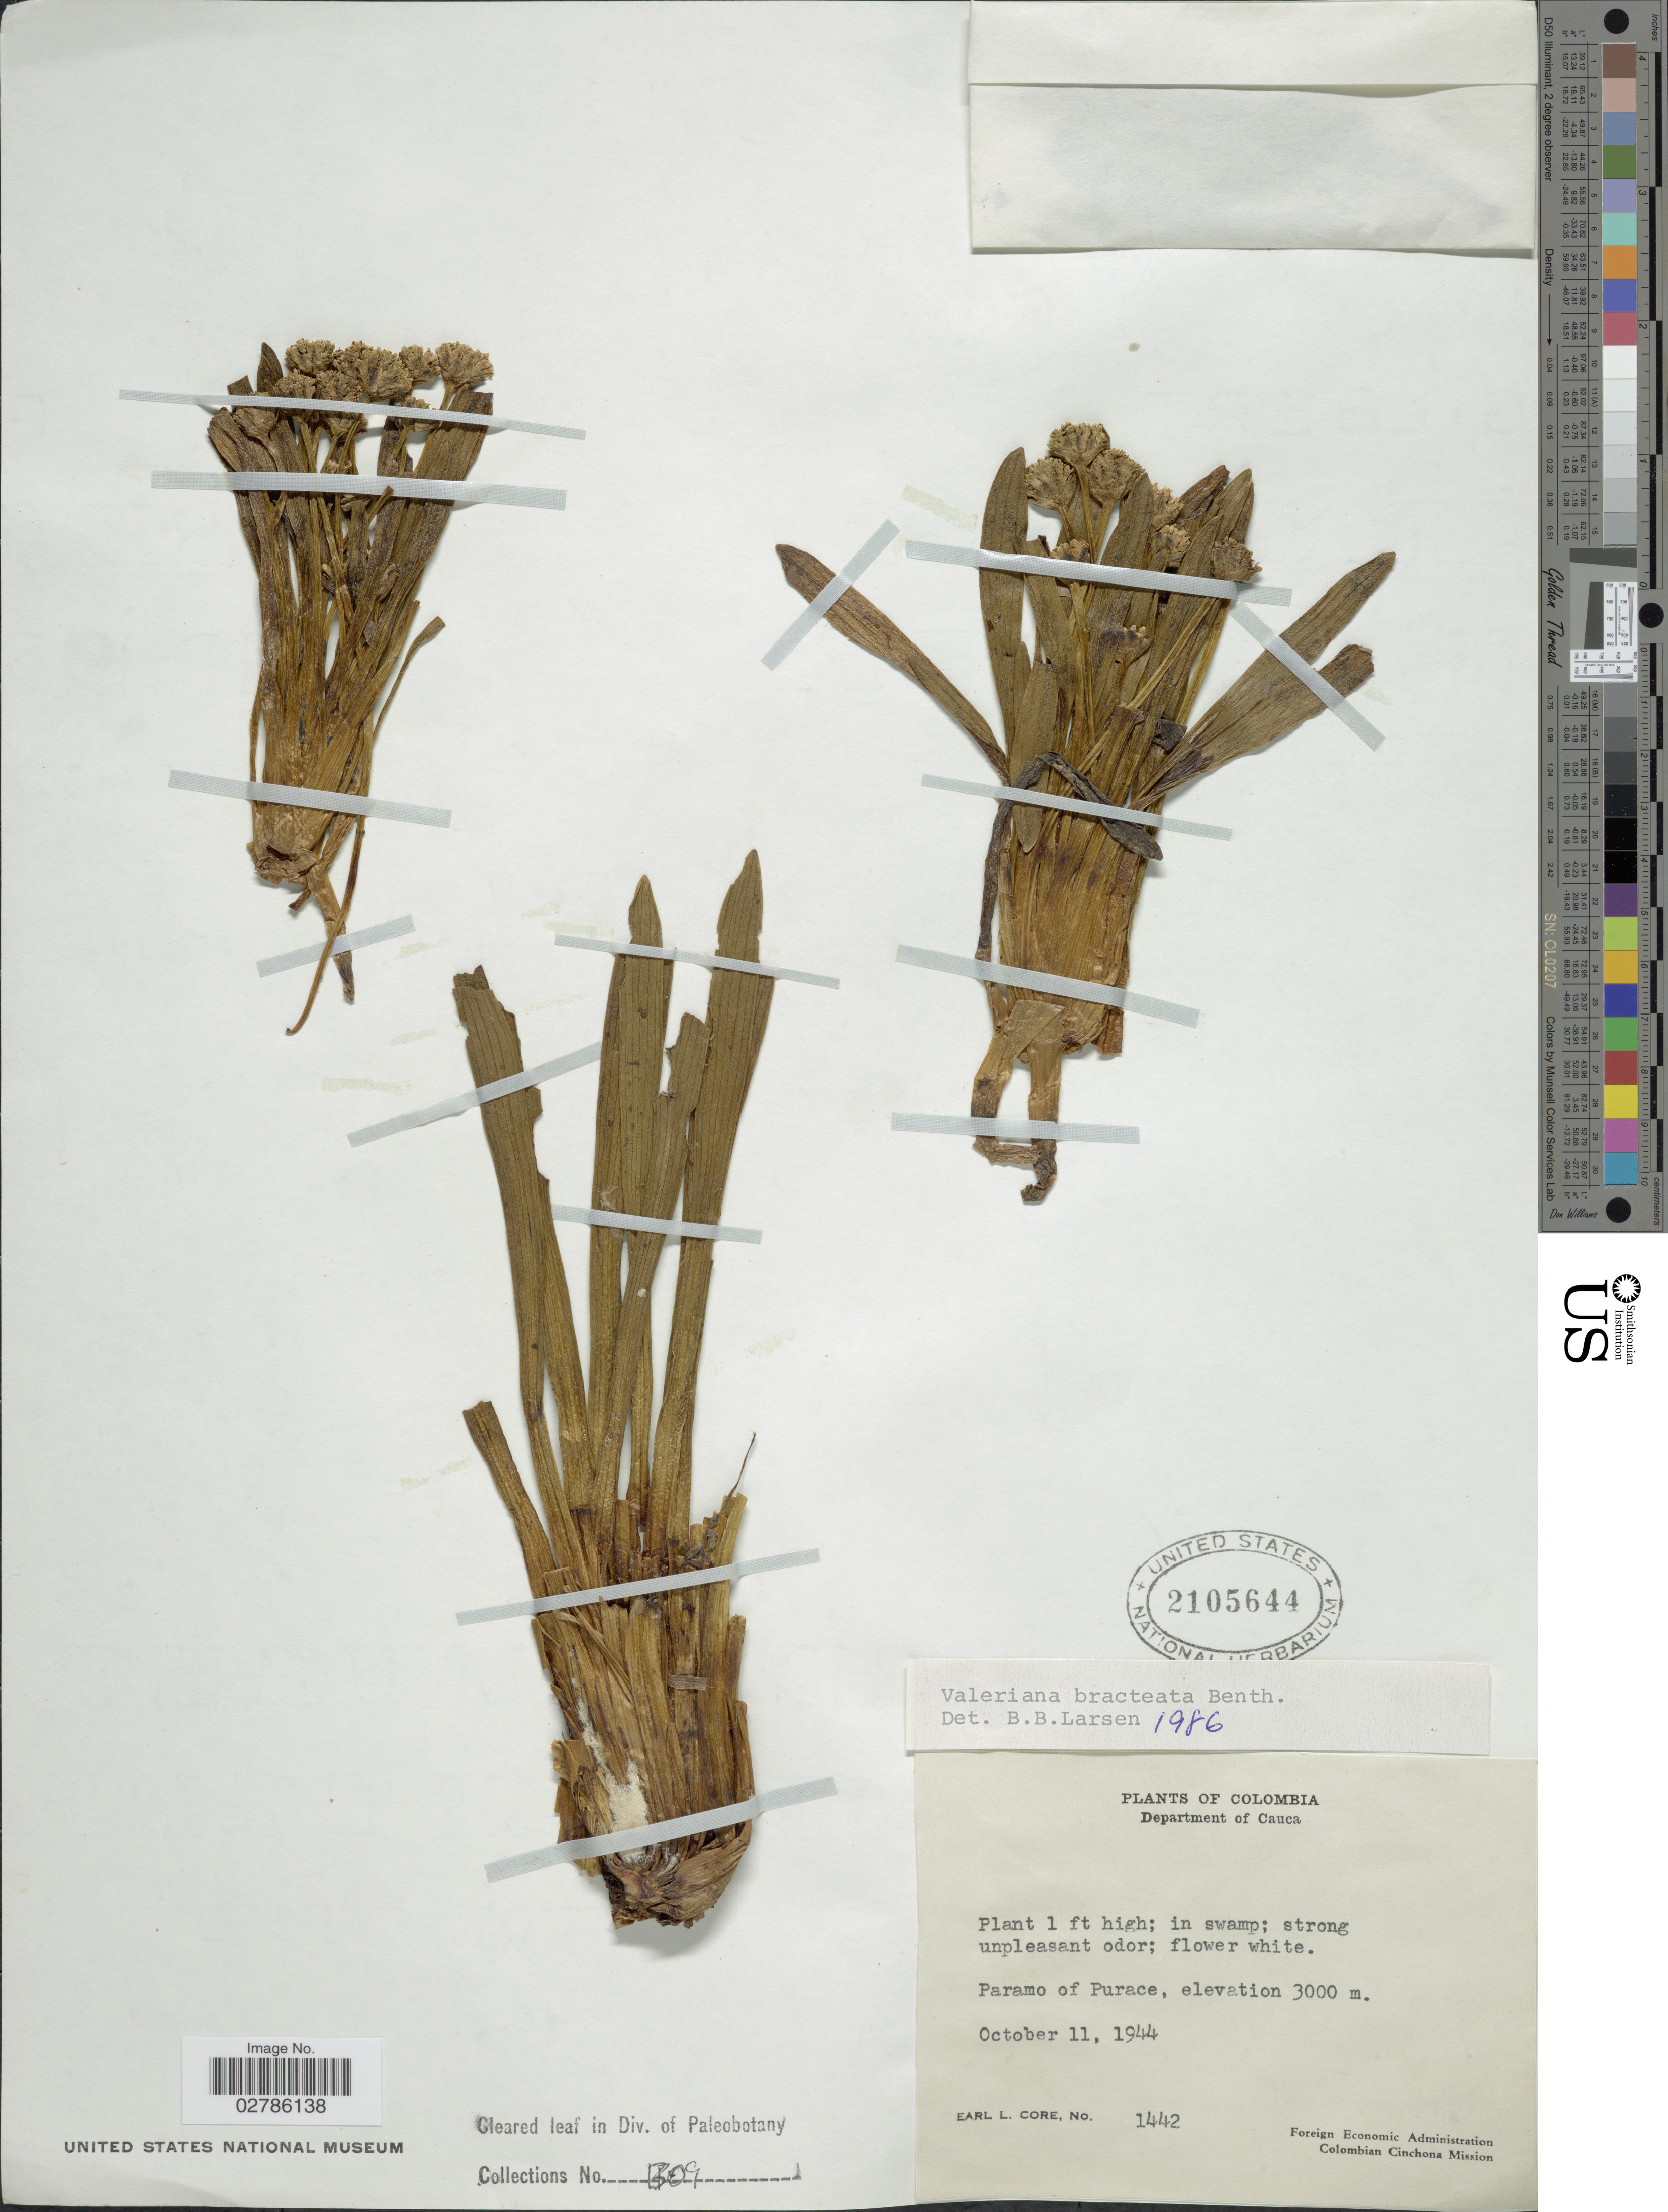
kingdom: Plantae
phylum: Tracheophyta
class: Magnoliopsida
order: Dipsacales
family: Caprifoliaceae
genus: Phyllactis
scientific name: Phyllactis bracteata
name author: (Benth.) Wedd.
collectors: E. L. Core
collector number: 1442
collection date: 1944-10-11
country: Colombia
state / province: Cauca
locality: Department of Cauca, Parama of Purace.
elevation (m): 3000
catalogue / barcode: US 2105644